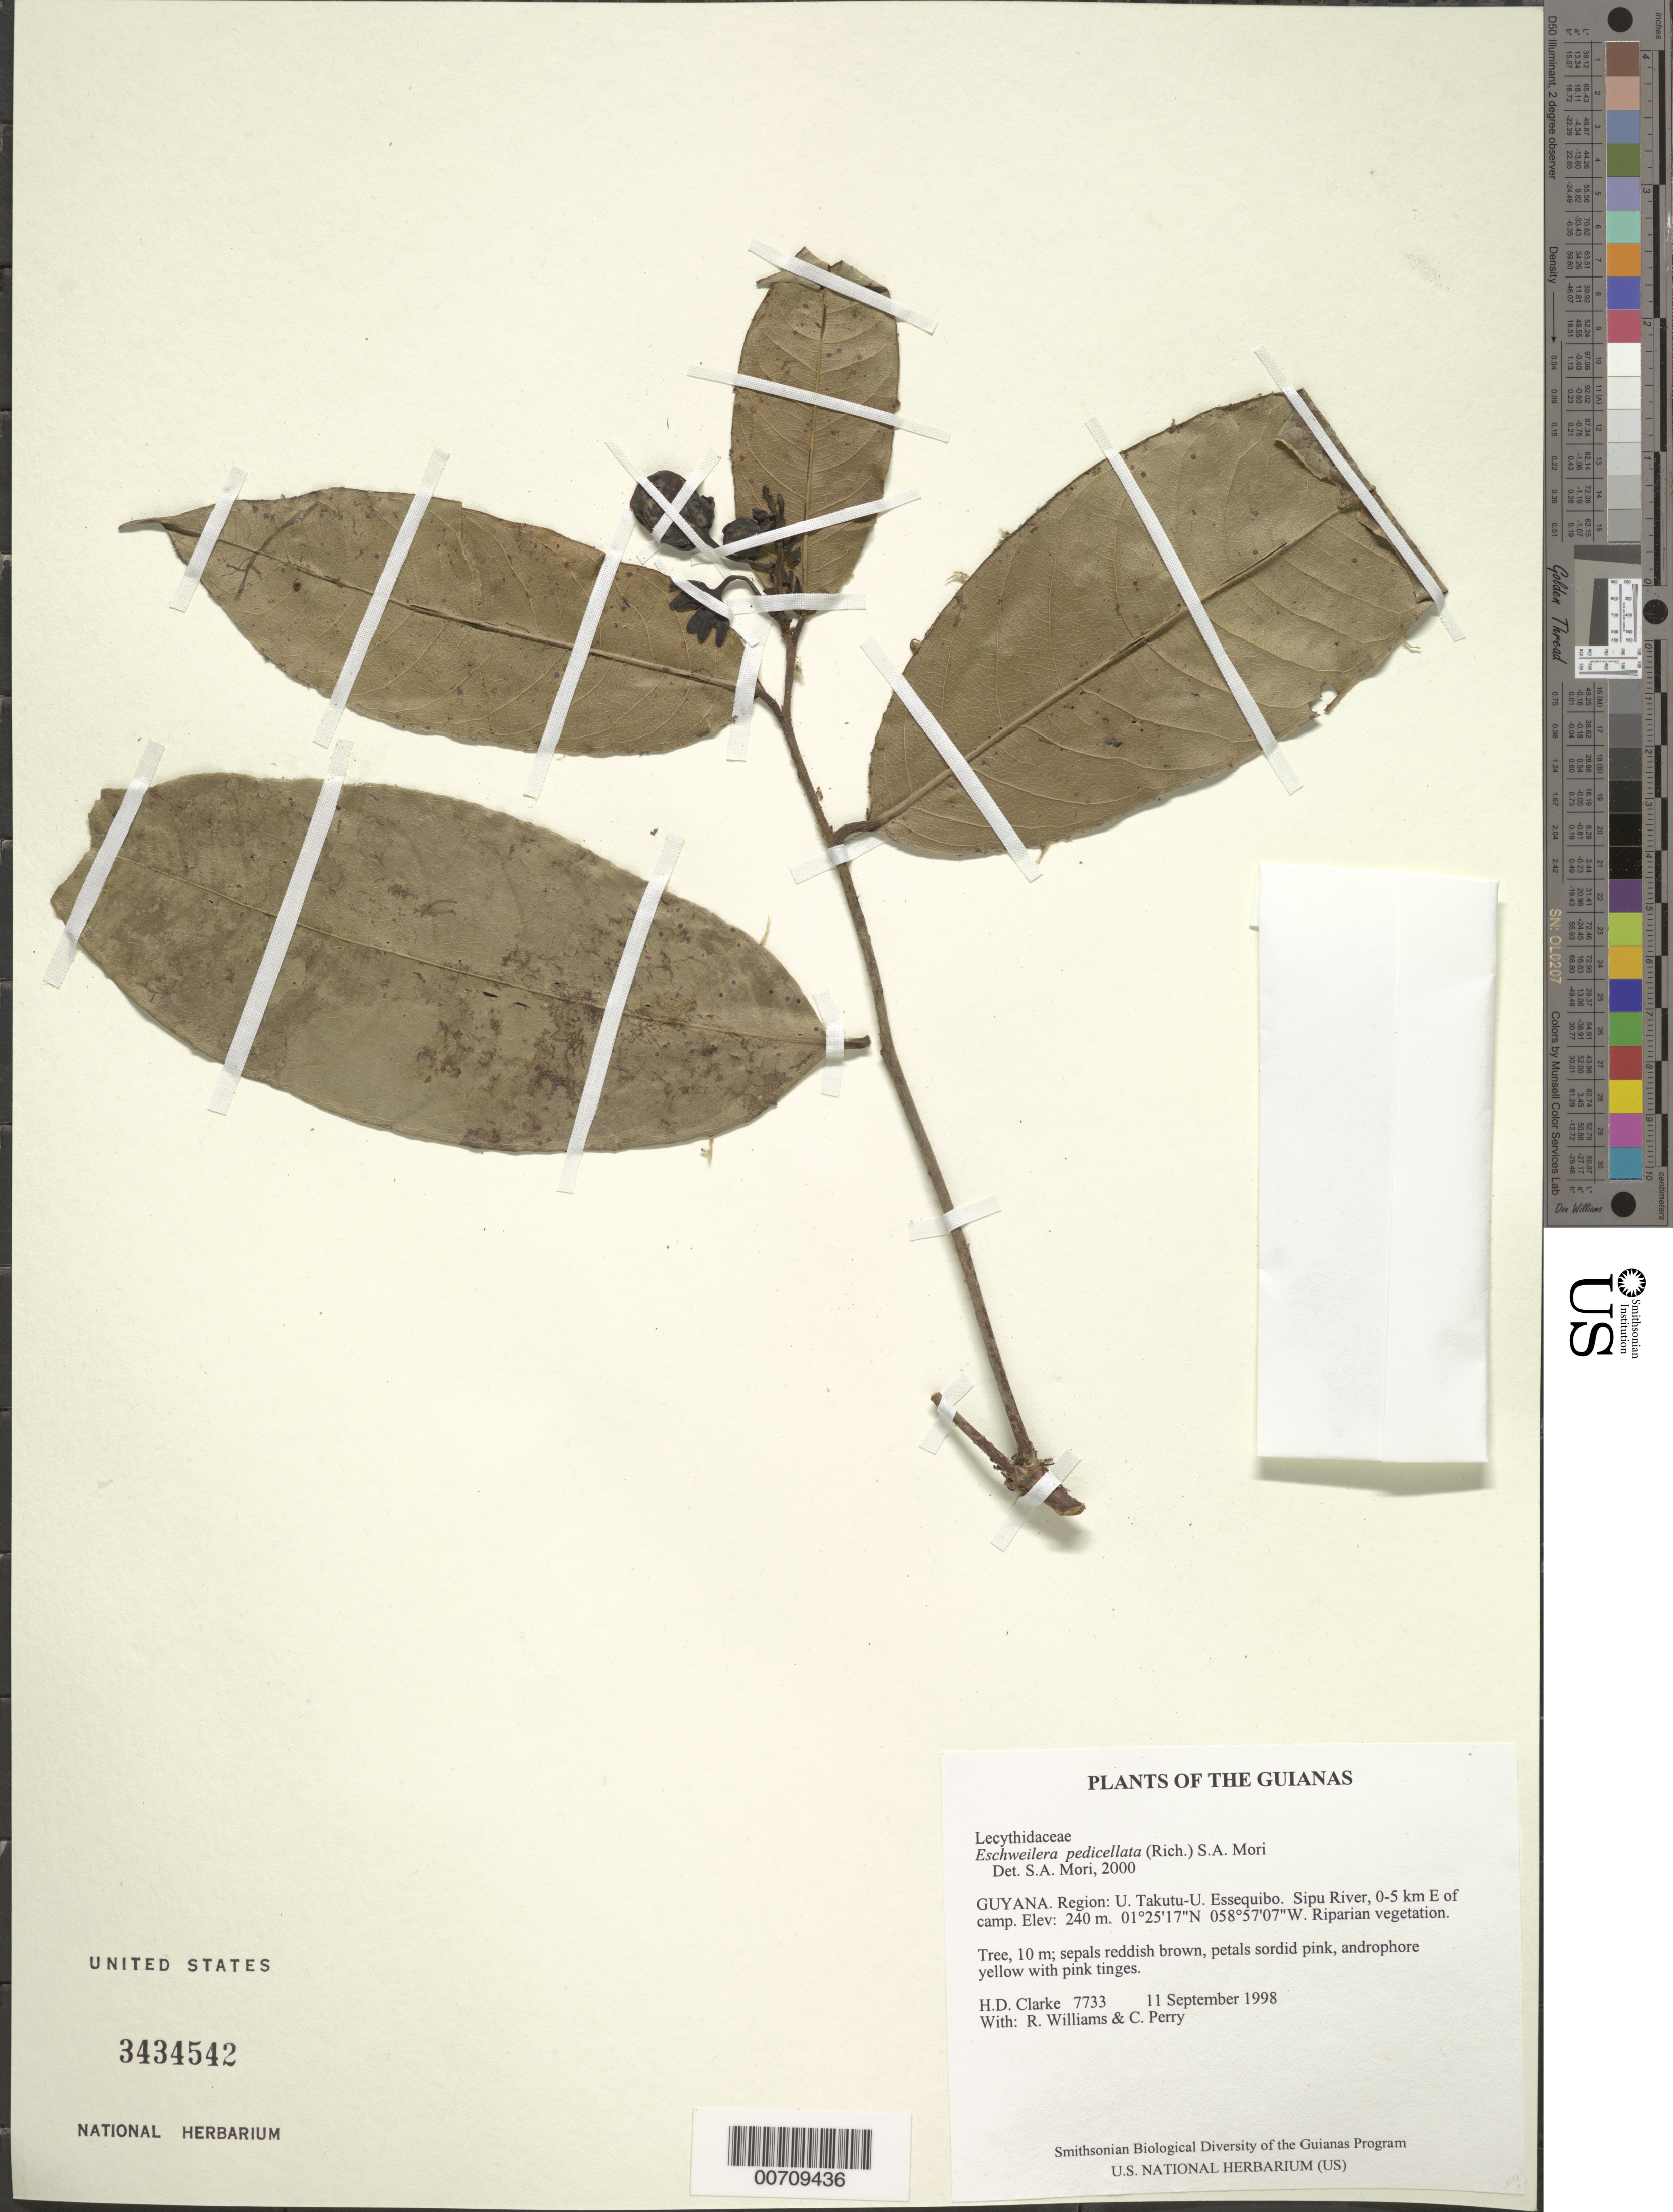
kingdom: Plantae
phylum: Tracheophyta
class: Magnoliopsida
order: Ericales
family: Lecythidaceae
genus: Eschweilera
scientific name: Eschweilera pedicellata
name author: (Rich.) S.A. Mori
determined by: Mori, Scott A.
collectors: H. D. Clarke, R. Williams & C. Perry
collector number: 7733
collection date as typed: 11 September 1998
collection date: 1998-09-11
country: Guyana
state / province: U. Takutu-U. Essequibo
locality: Sipu River, 0-5 km E of camp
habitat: Riparian vegetation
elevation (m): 240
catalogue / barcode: US 3434542